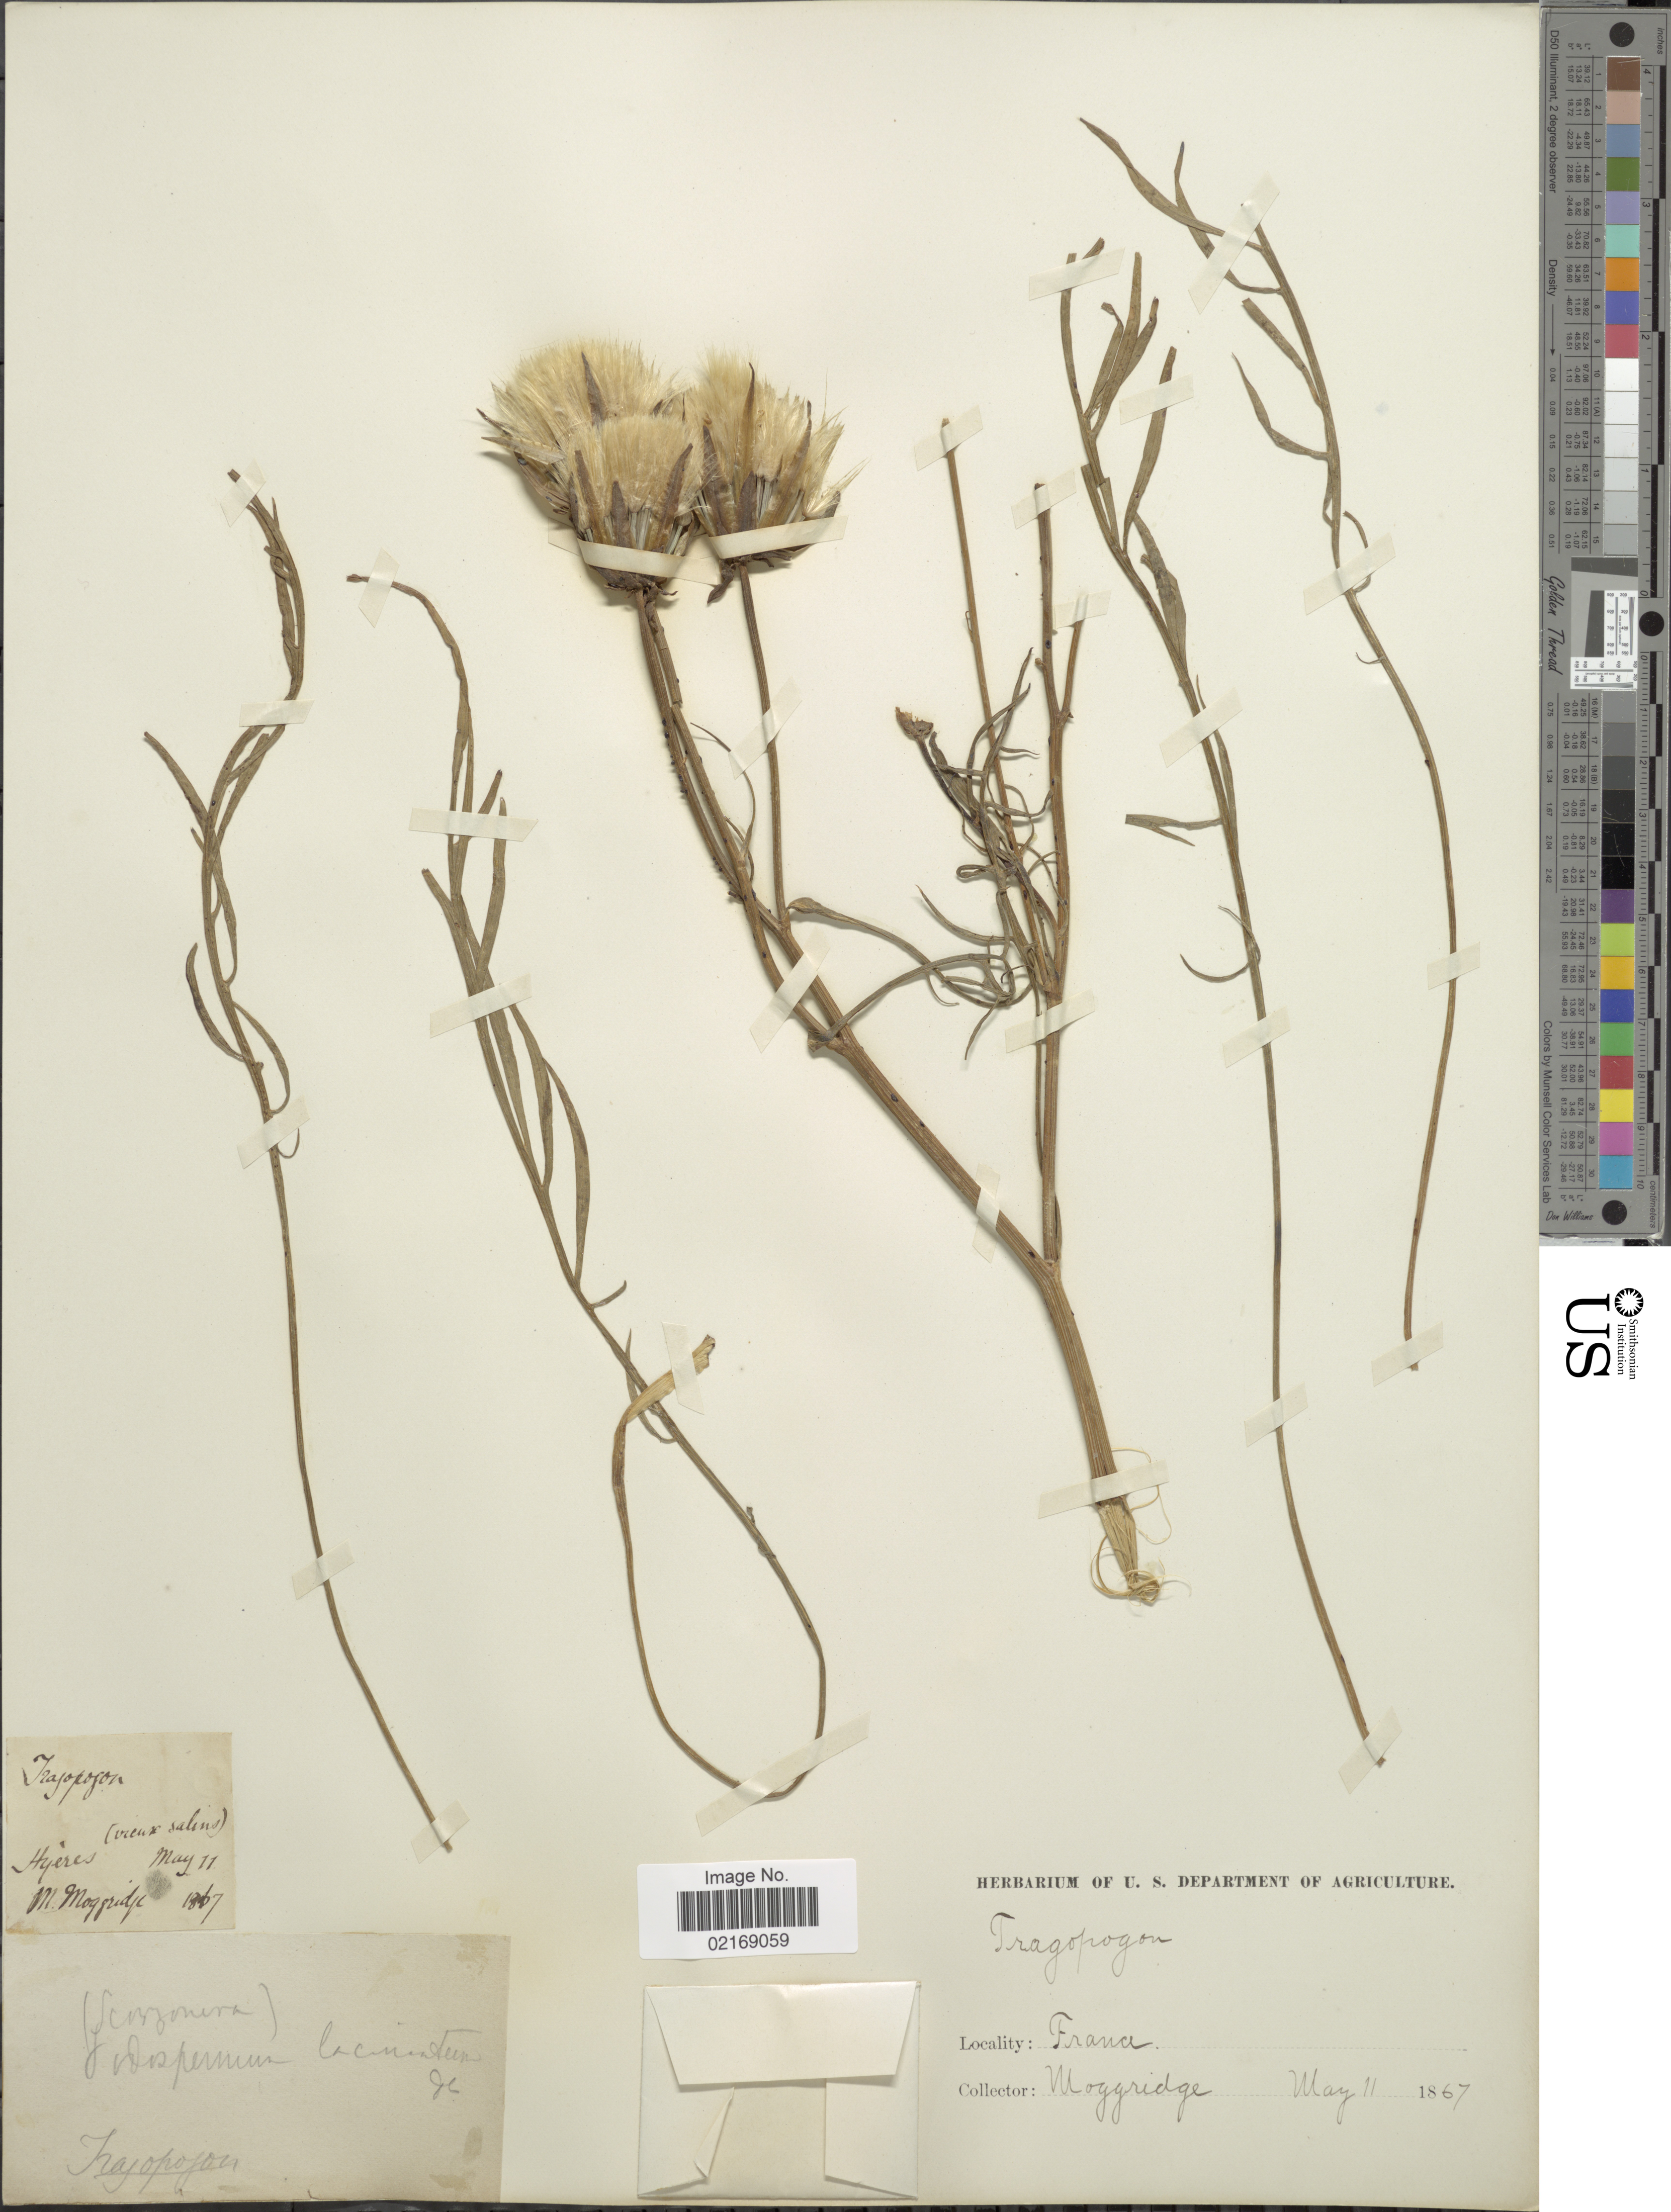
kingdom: Plantae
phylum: Tracheophyta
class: Magnoliopsida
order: Asterales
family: Asteraceae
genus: Tragopogon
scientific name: Tragopogon sp.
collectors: M. Moggridge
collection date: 1867-05-11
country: France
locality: Hyeres